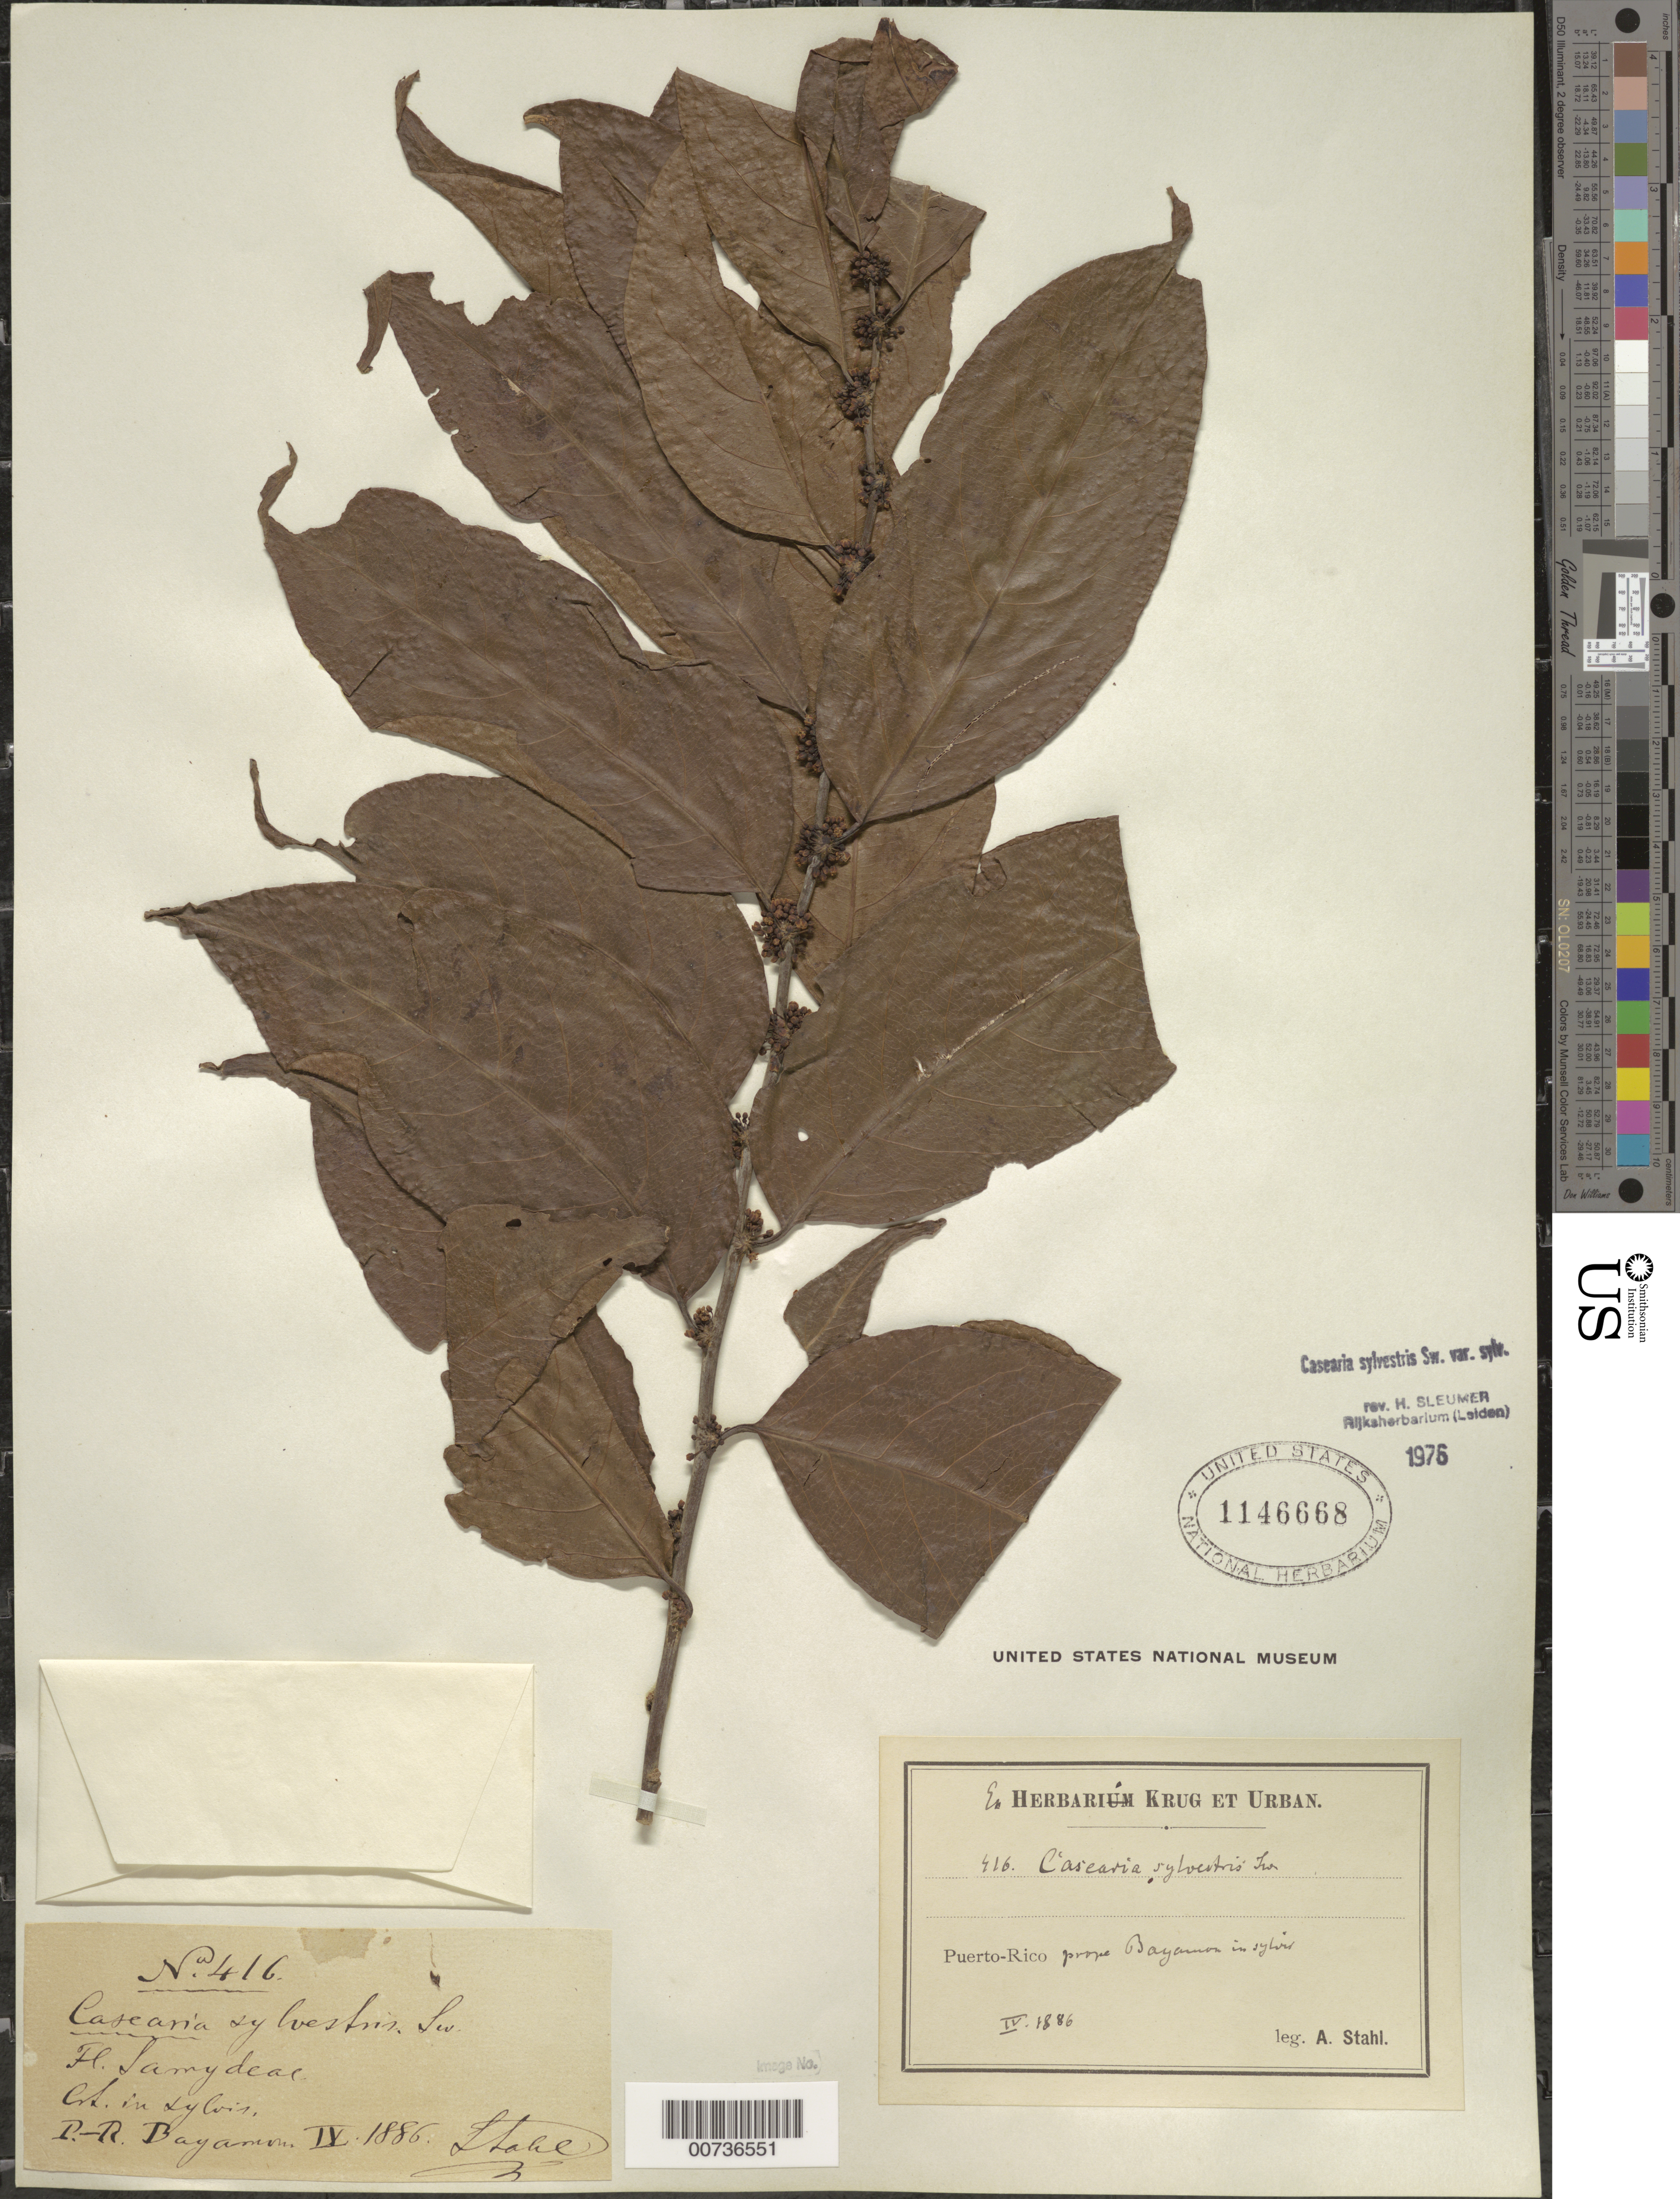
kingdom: Plantae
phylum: Tracheophyta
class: Magnoliopsida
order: Malpighiales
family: Salicaceae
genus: Casearia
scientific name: Casearia sylvestris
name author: Sw.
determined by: Sleumer, H. O.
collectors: A. Stahl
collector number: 416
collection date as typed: Apr 1886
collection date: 1886-04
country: Puerto Rico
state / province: Bayamón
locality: Prope Bayamón in sylvis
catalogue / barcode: US 1146668